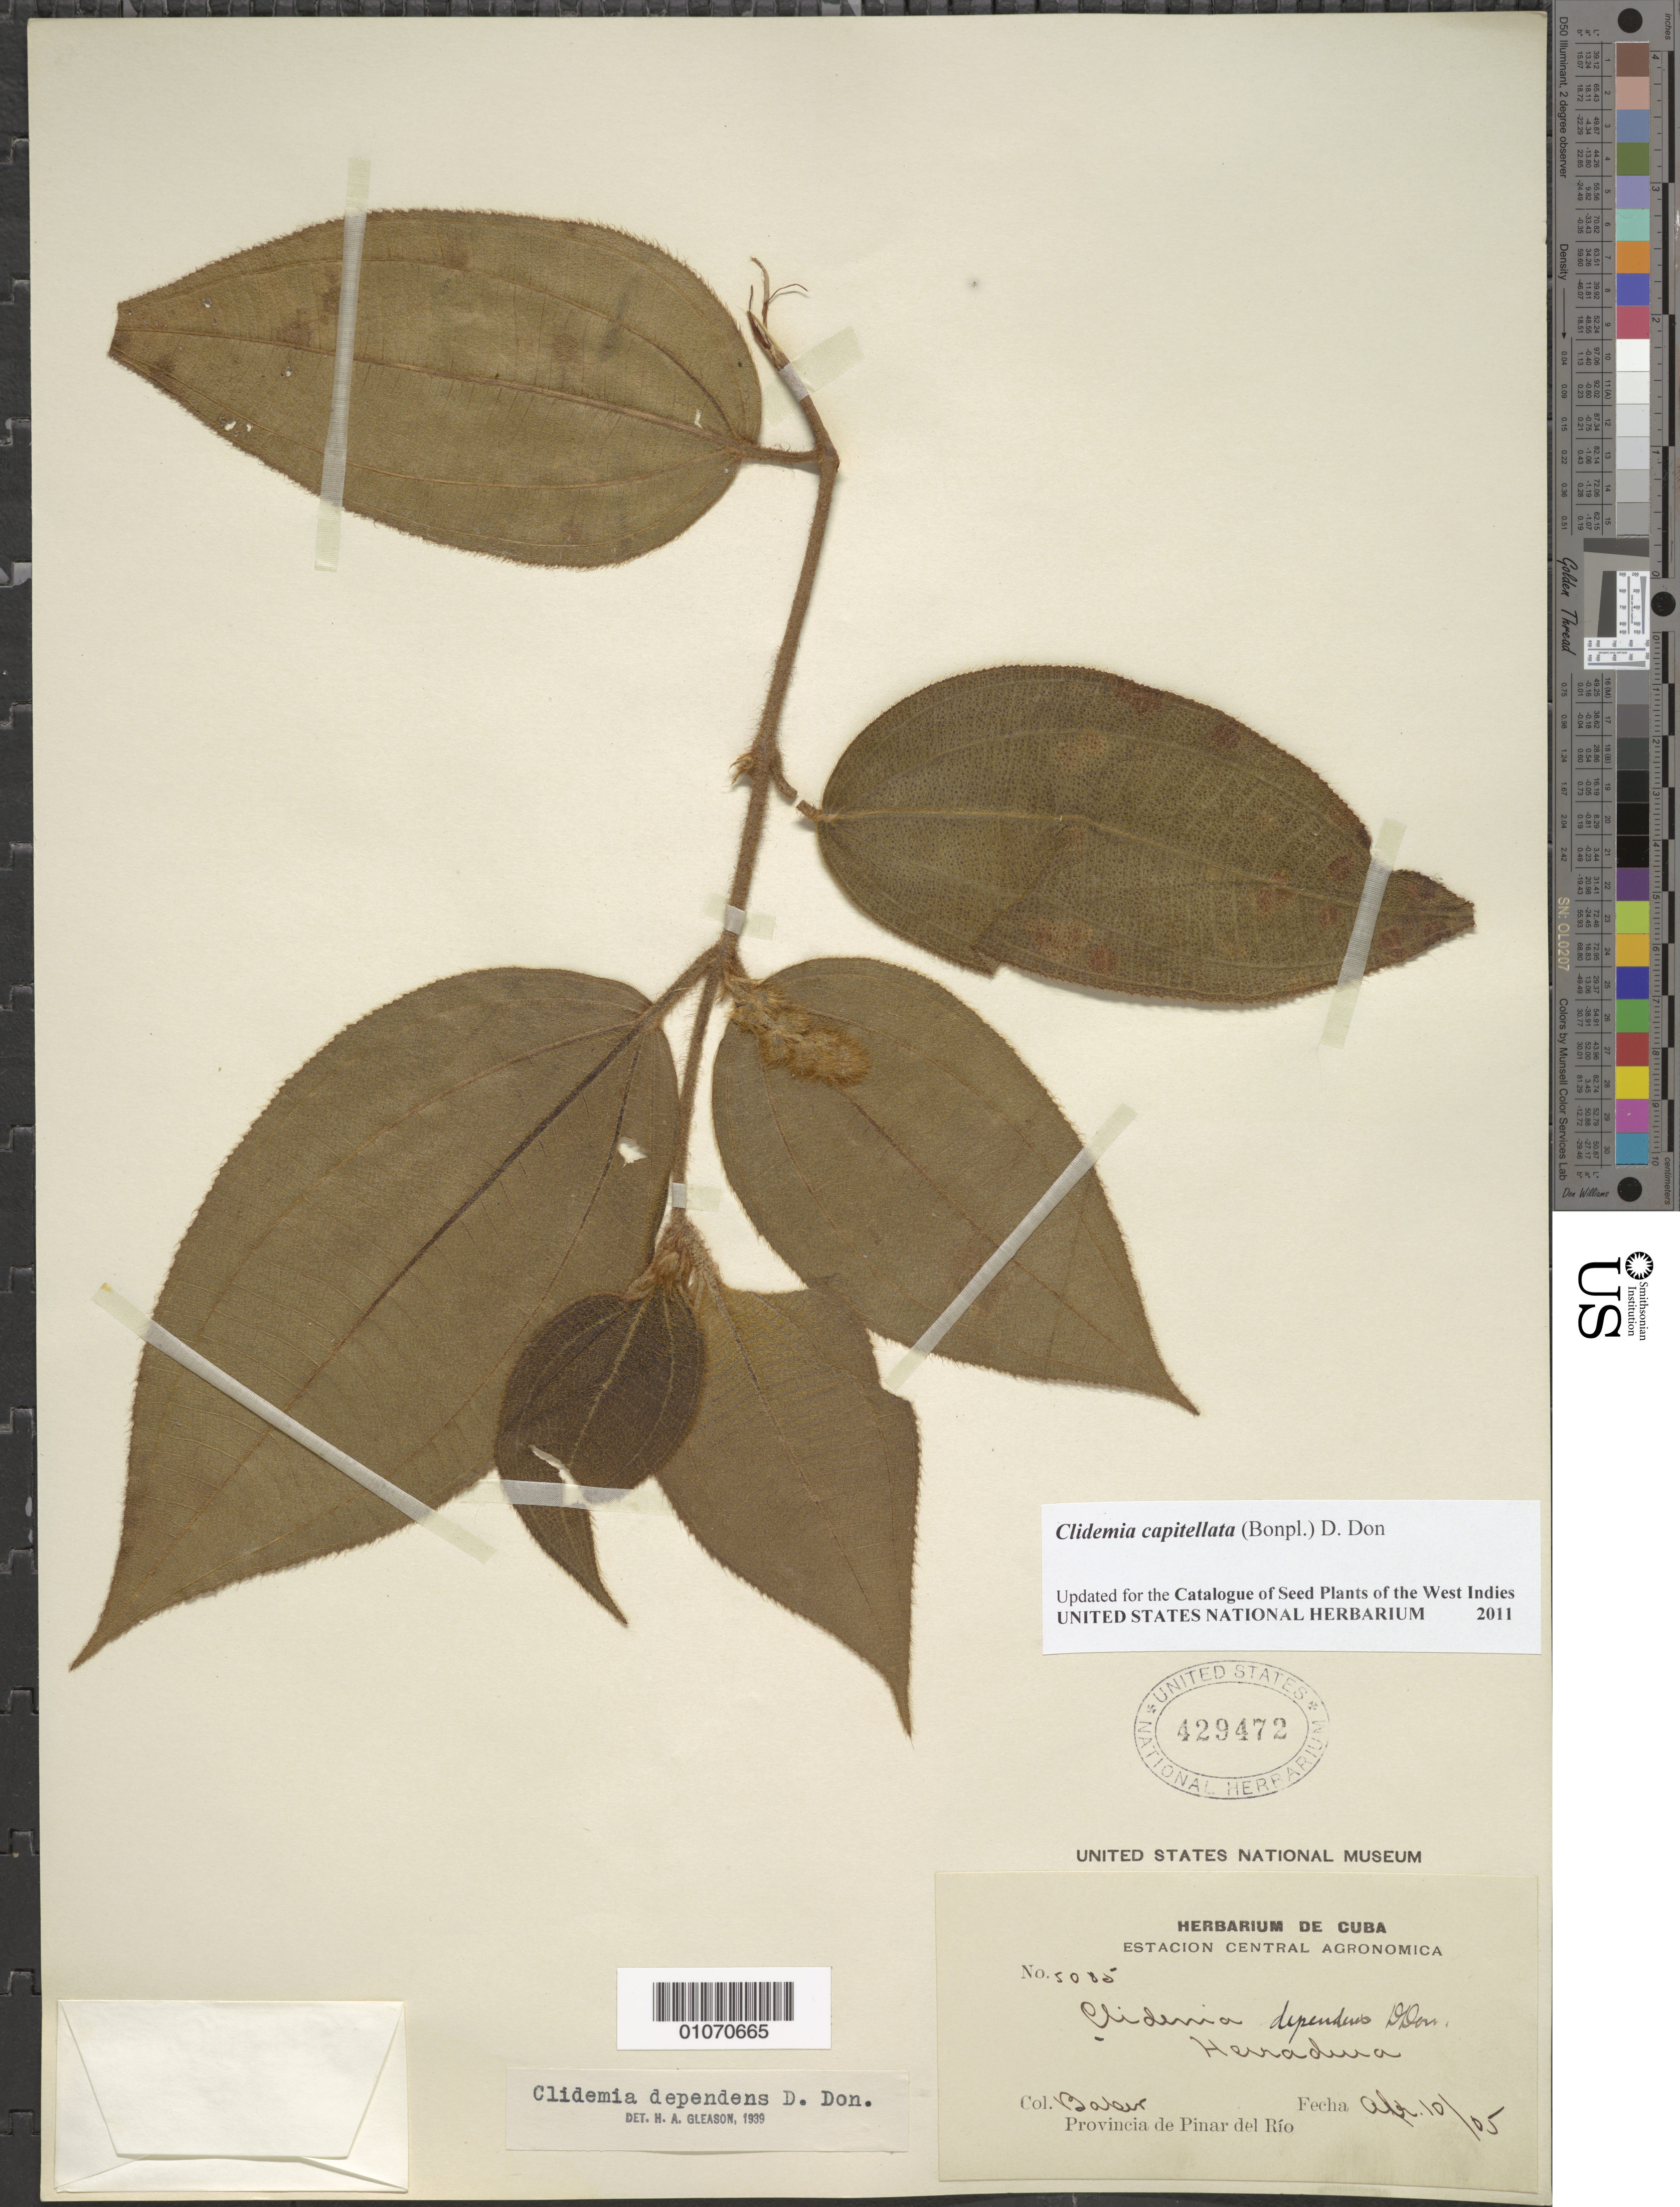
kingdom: Plantae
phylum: Tracheophyta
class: Magnoliopsida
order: Myrtales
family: Melastomataceae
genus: Clidemia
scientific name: Clidemia capitellata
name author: (Bonpl.) D. Don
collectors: C. F. Baker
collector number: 5085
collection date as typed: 10 Apr 1905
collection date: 1905-04-10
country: Cuba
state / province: Pinar del Río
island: Cuba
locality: Herradura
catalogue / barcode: US 429472